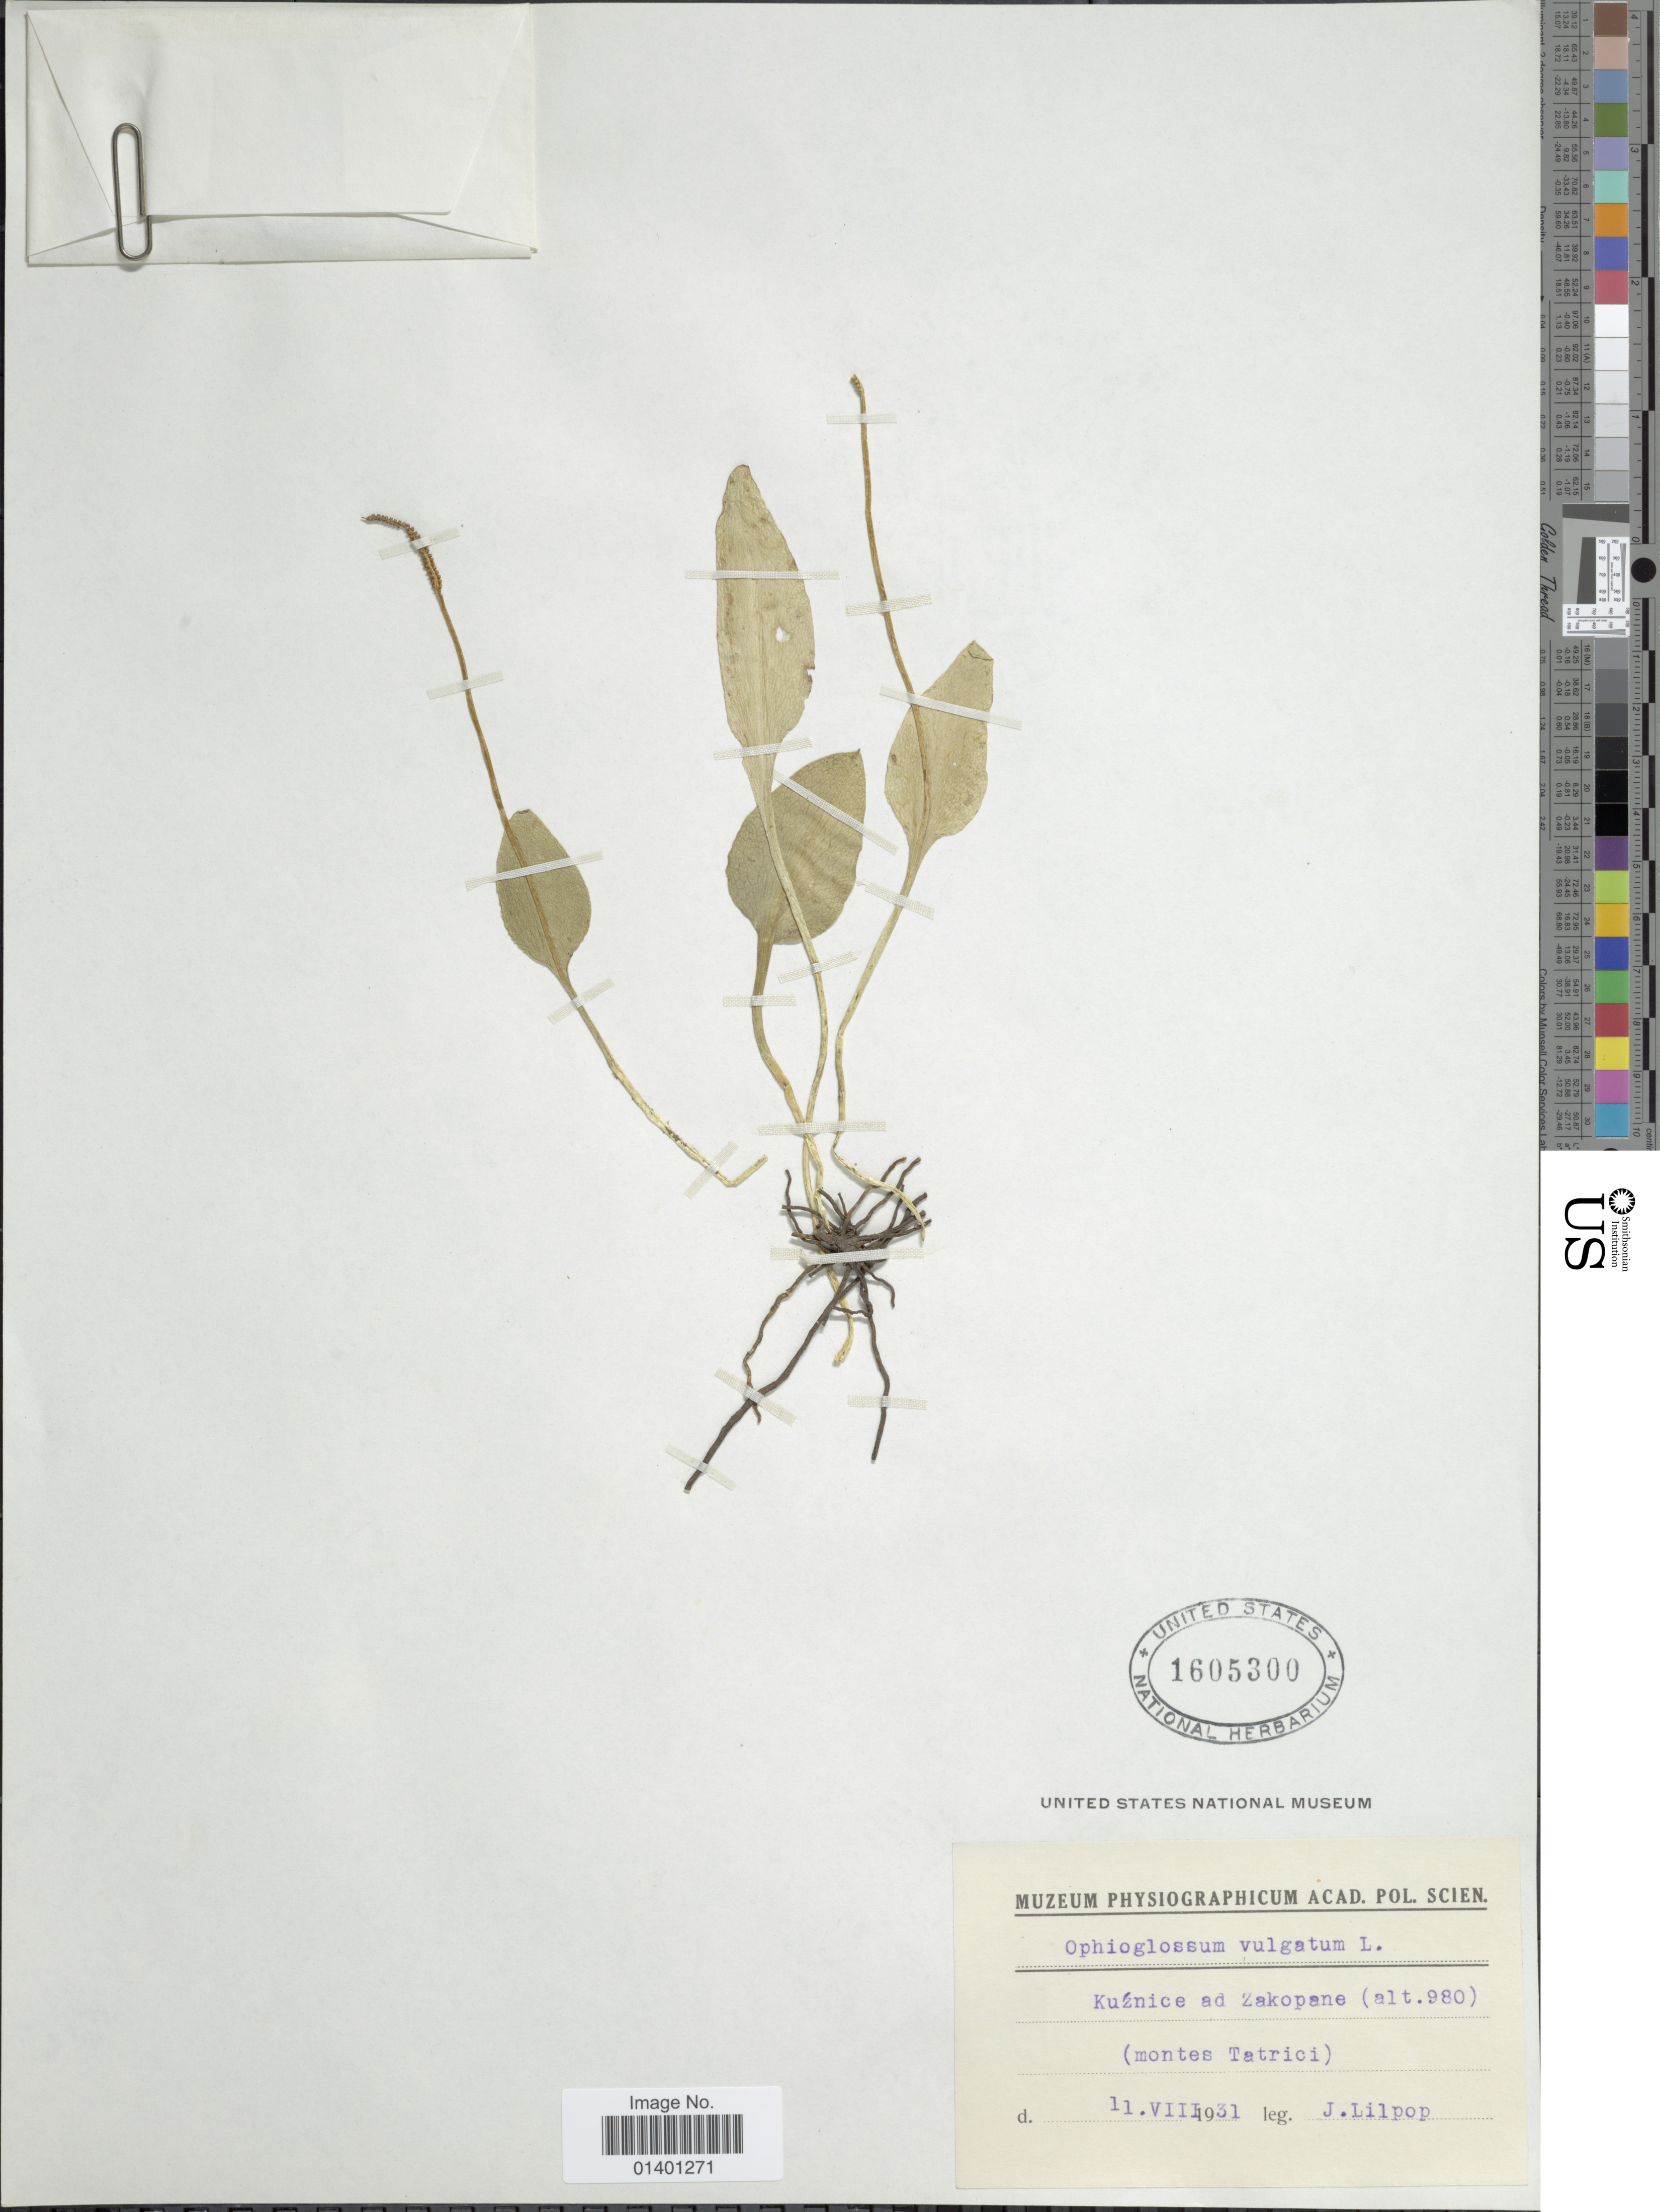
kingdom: Plantae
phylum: Tracheophyta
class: Polypodiopsida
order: Ophioglossales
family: Ophioglossaceae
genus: Ophioglossum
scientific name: Ophioglossum vulgatum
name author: L.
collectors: J. Lilpop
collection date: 1931-08-11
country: Poland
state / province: Malopolskie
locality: Kuznice ad Zakopane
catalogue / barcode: US 1605300